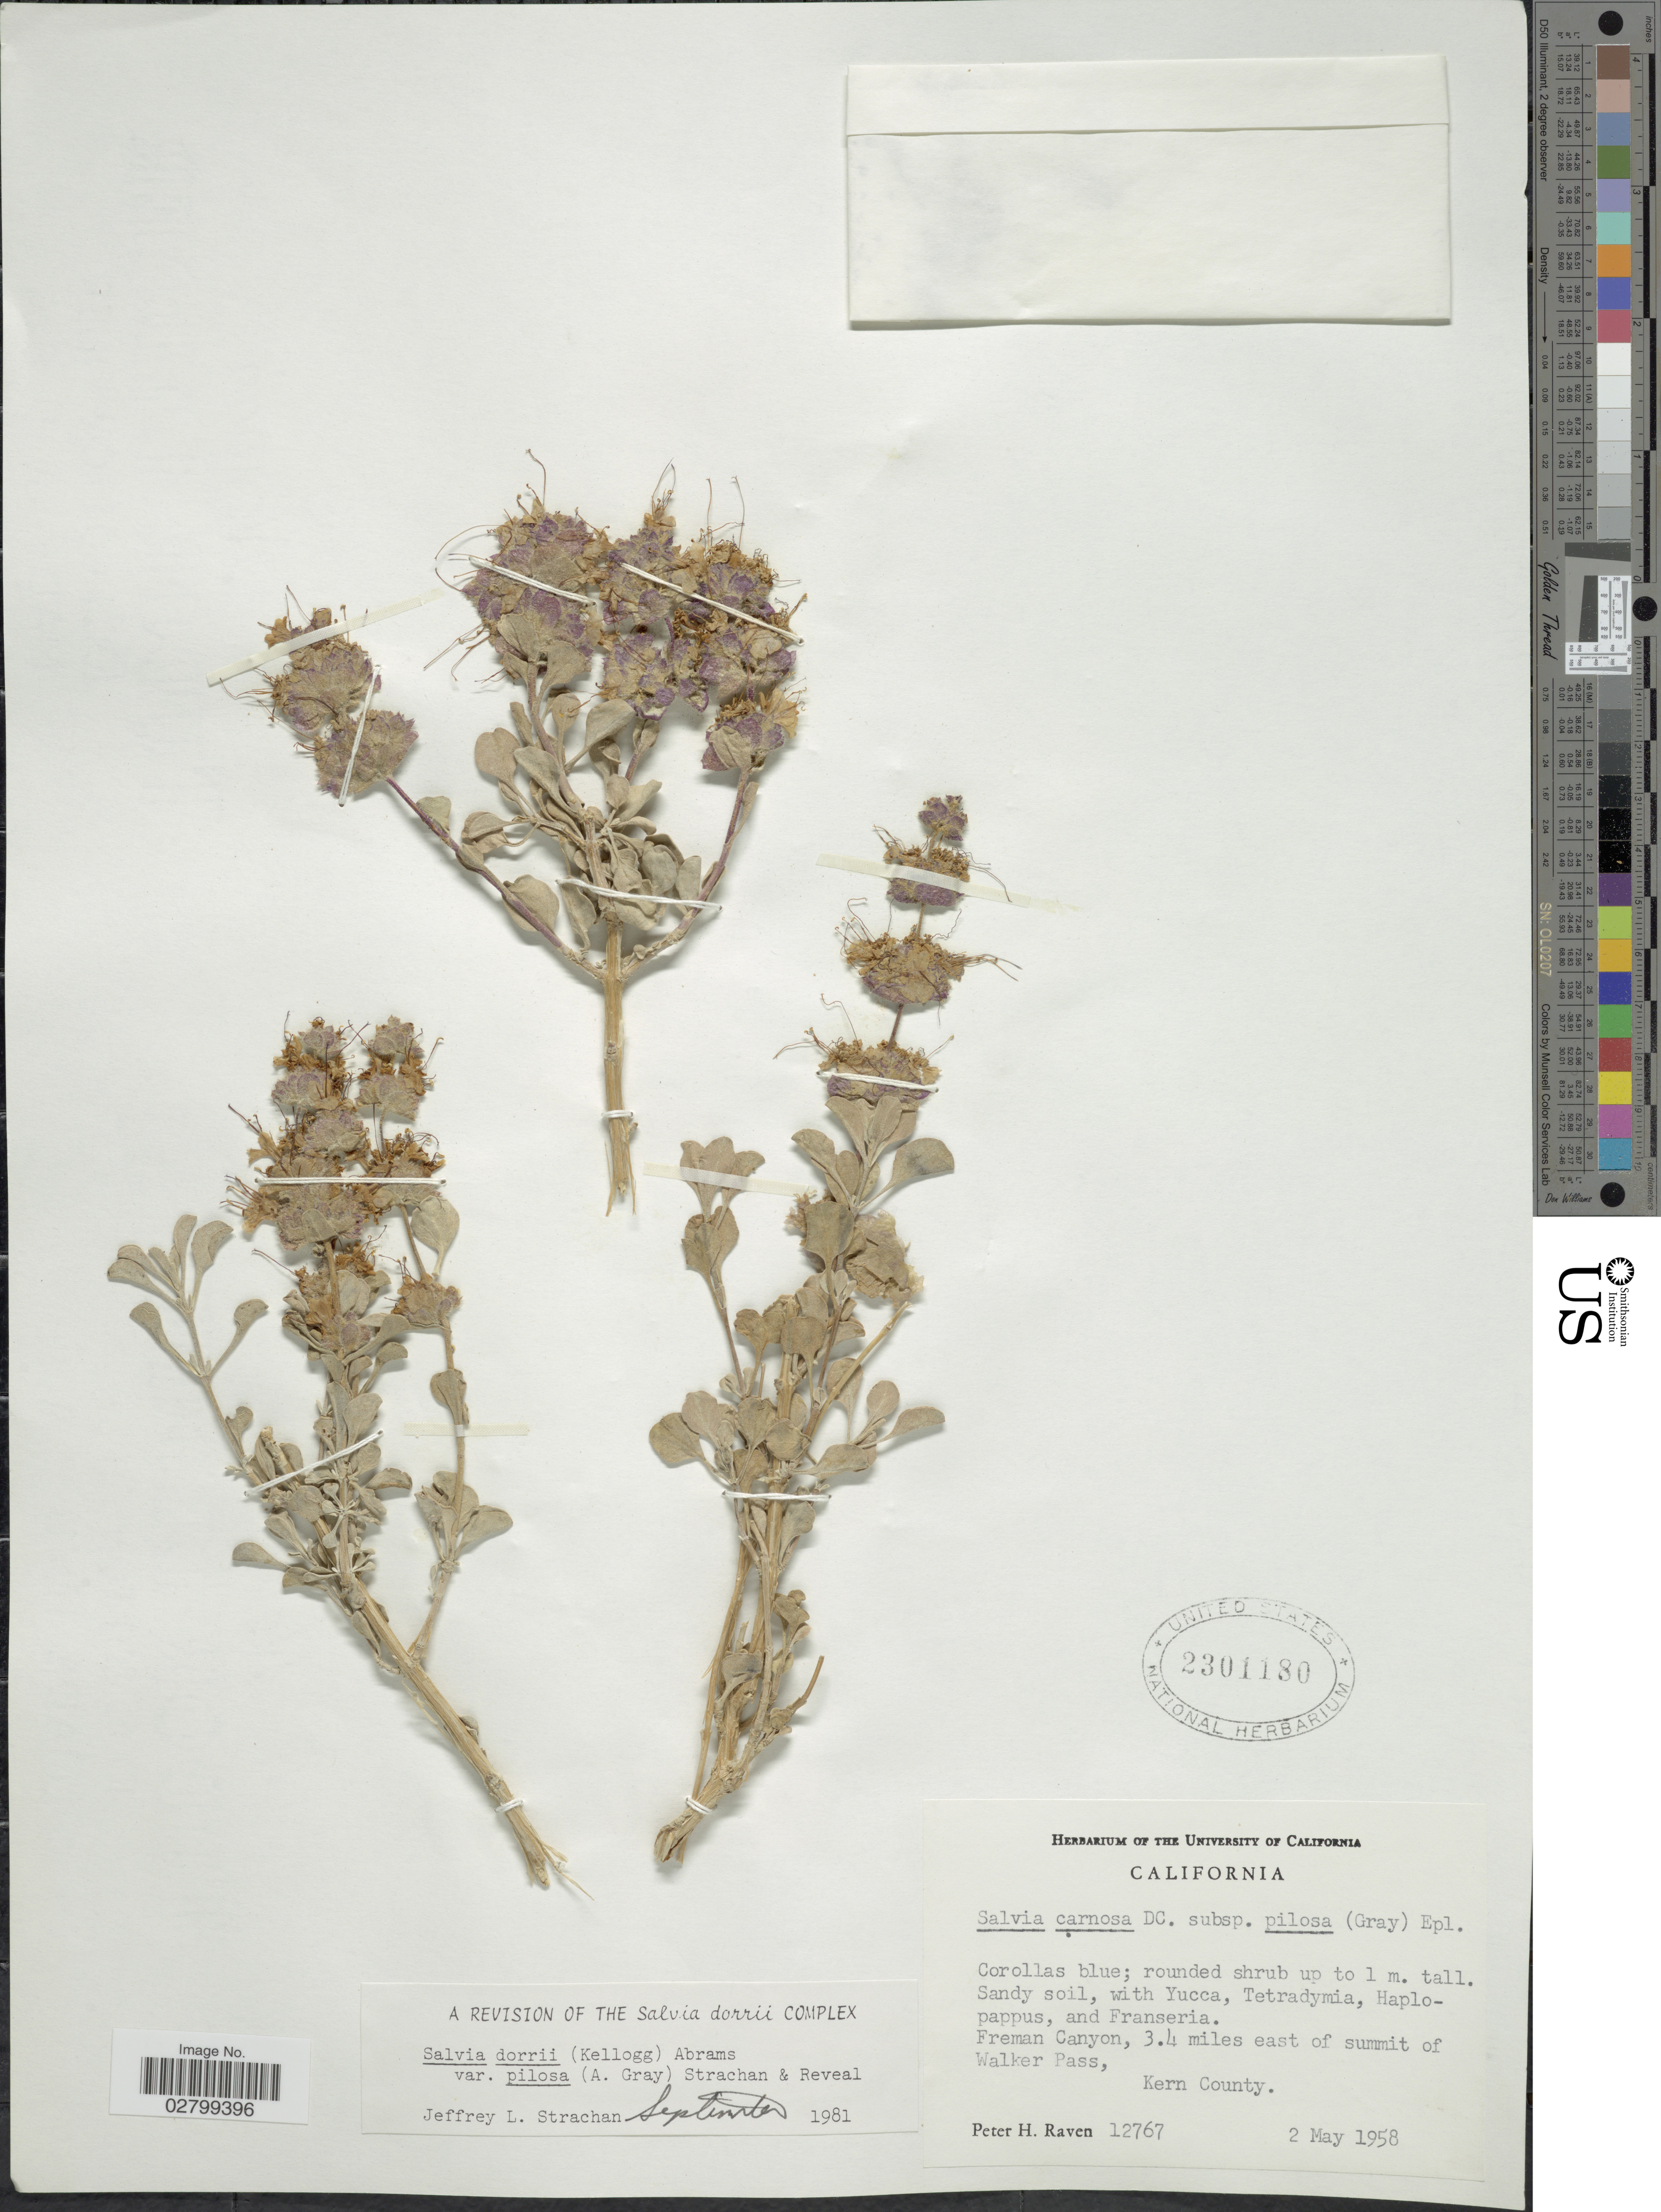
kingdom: Plantae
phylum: Tracheophyta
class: Magnoliopsida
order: Lamiales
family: Lamiaceae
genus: Salvia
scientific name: Salvia dorrii var. pilosa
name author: (A. Gray) Strachan & Reveal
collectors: P. Raven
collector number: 12767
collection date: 1958-05-02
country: United States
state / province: California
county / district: Kern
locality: Freman Canyon, 3.4 miles east of summit of Walker Pass, Kern County.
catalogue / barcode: US 2301180